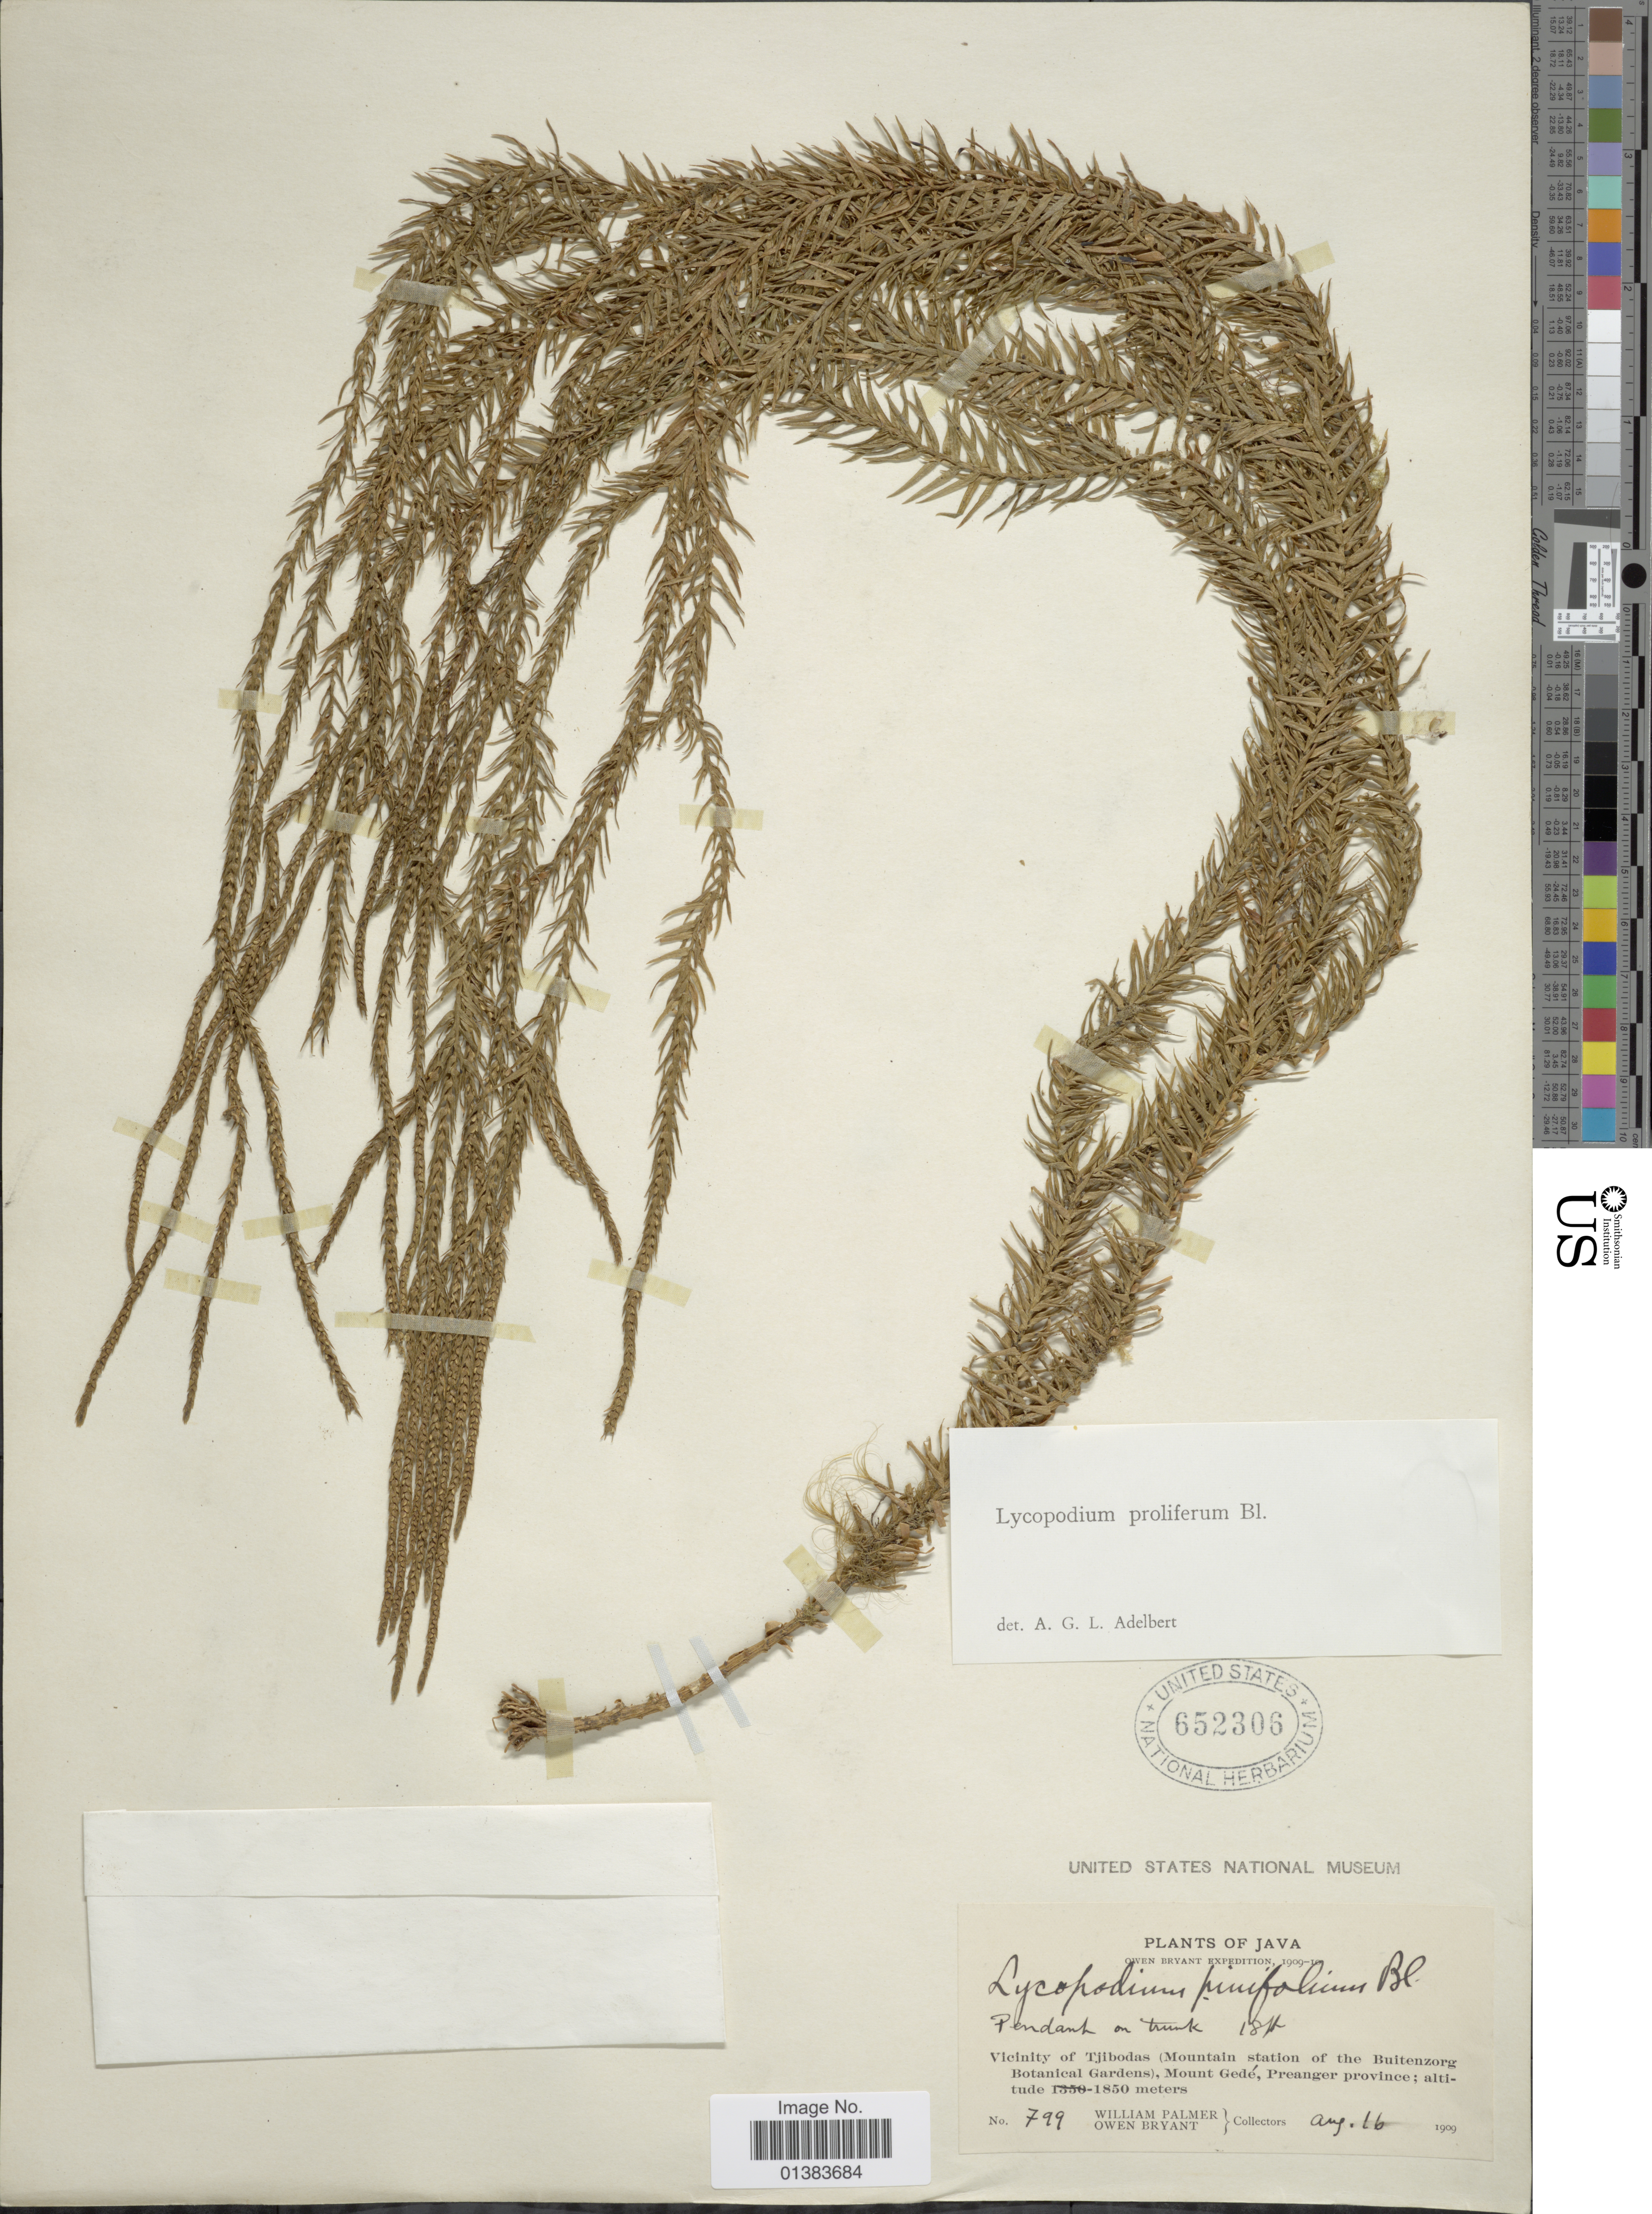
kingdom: Plantae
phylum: Tracheophyta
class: Lycopodiopsida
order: Lycopodiales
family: Lycopodiaceae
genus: Phlegmariurus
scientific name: Phlegmariurus proliferus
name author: (Blume) A. R. Field & Bostock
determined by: Field, A. R.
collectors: W. Palmer & O. Bryant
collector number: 799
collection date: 1909-08-16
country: Indonesia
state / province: Java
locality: Vicinity of Tjibodas (Mountain station of the Buitenzorg Botanical Gardens), Mount Gedé, Preanger province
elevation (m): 1850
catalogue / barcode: US 652306